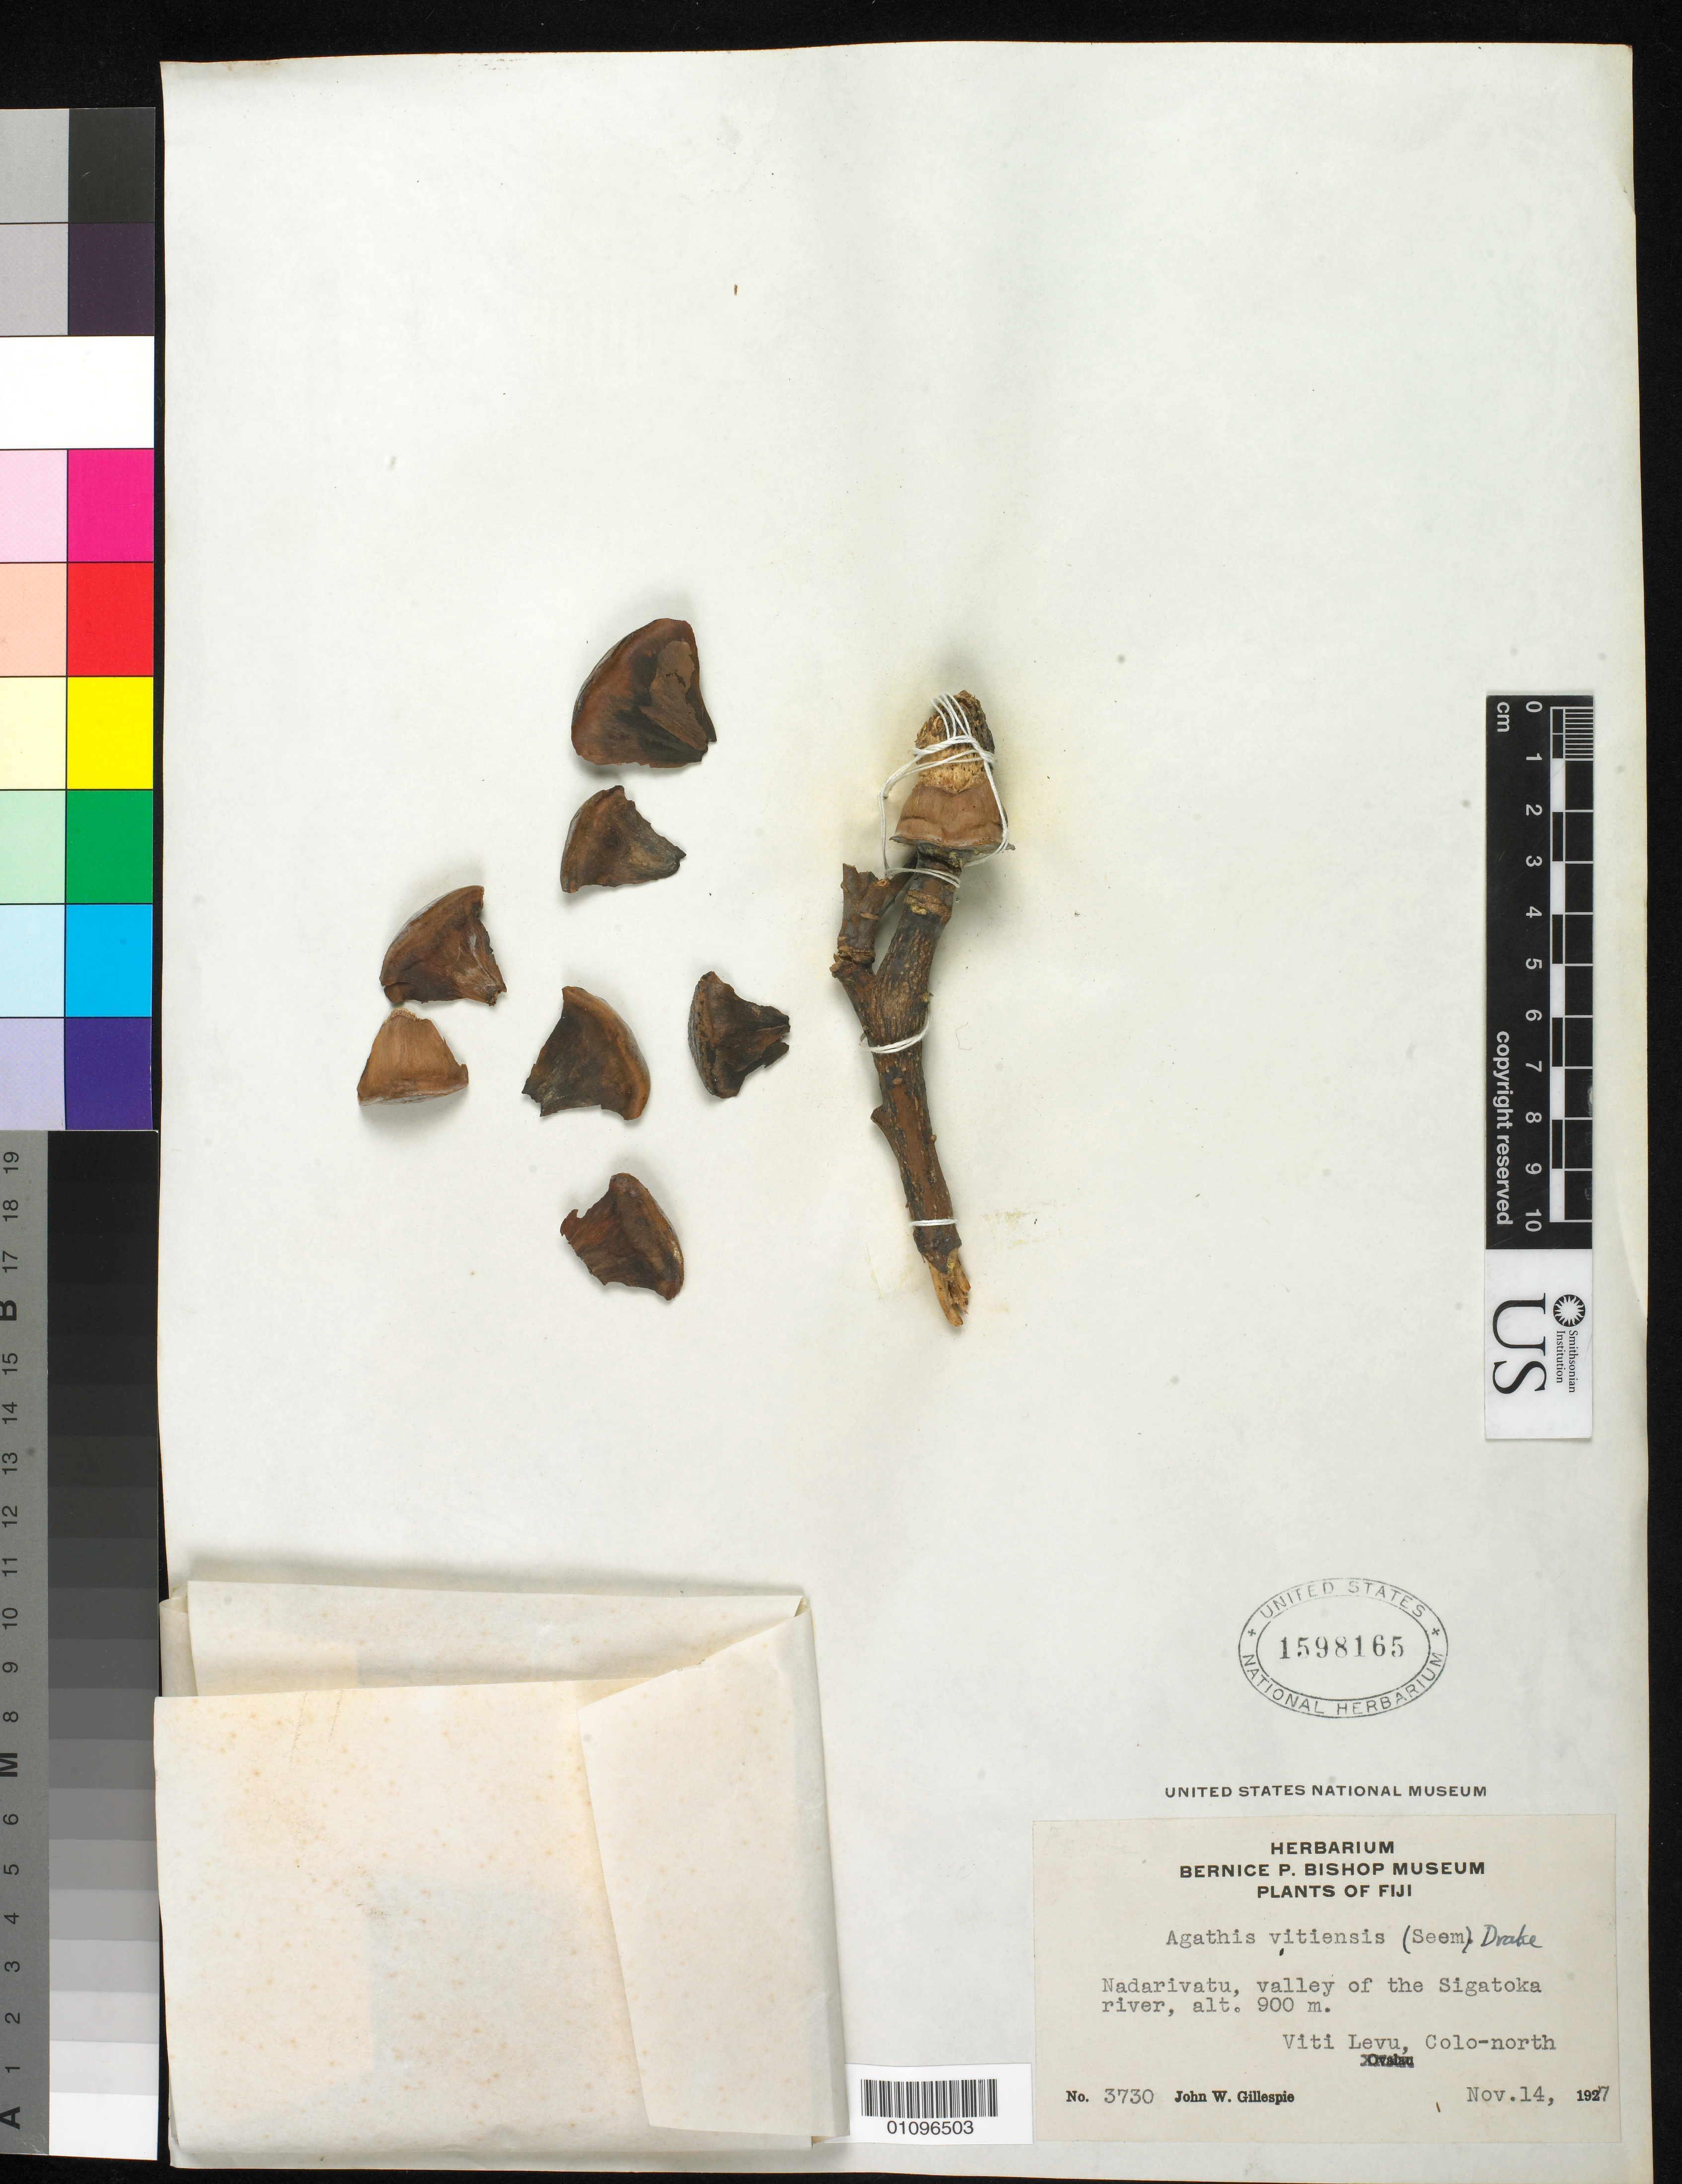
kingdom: Plantae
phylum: Tracheophyta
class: Pinopsida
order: Pinales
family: Araucariaceae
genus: Agathis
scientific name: Agathis vitiensis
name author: (Seem.) Benth. & Hook. f. ex Drake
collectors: J. W. Gillespie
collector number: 3730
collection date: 1927-11-14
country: Fiji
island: Viti Levu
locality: Nadarivatu, valley of the Sigatoka River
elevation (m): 900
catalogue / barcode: US 1598165